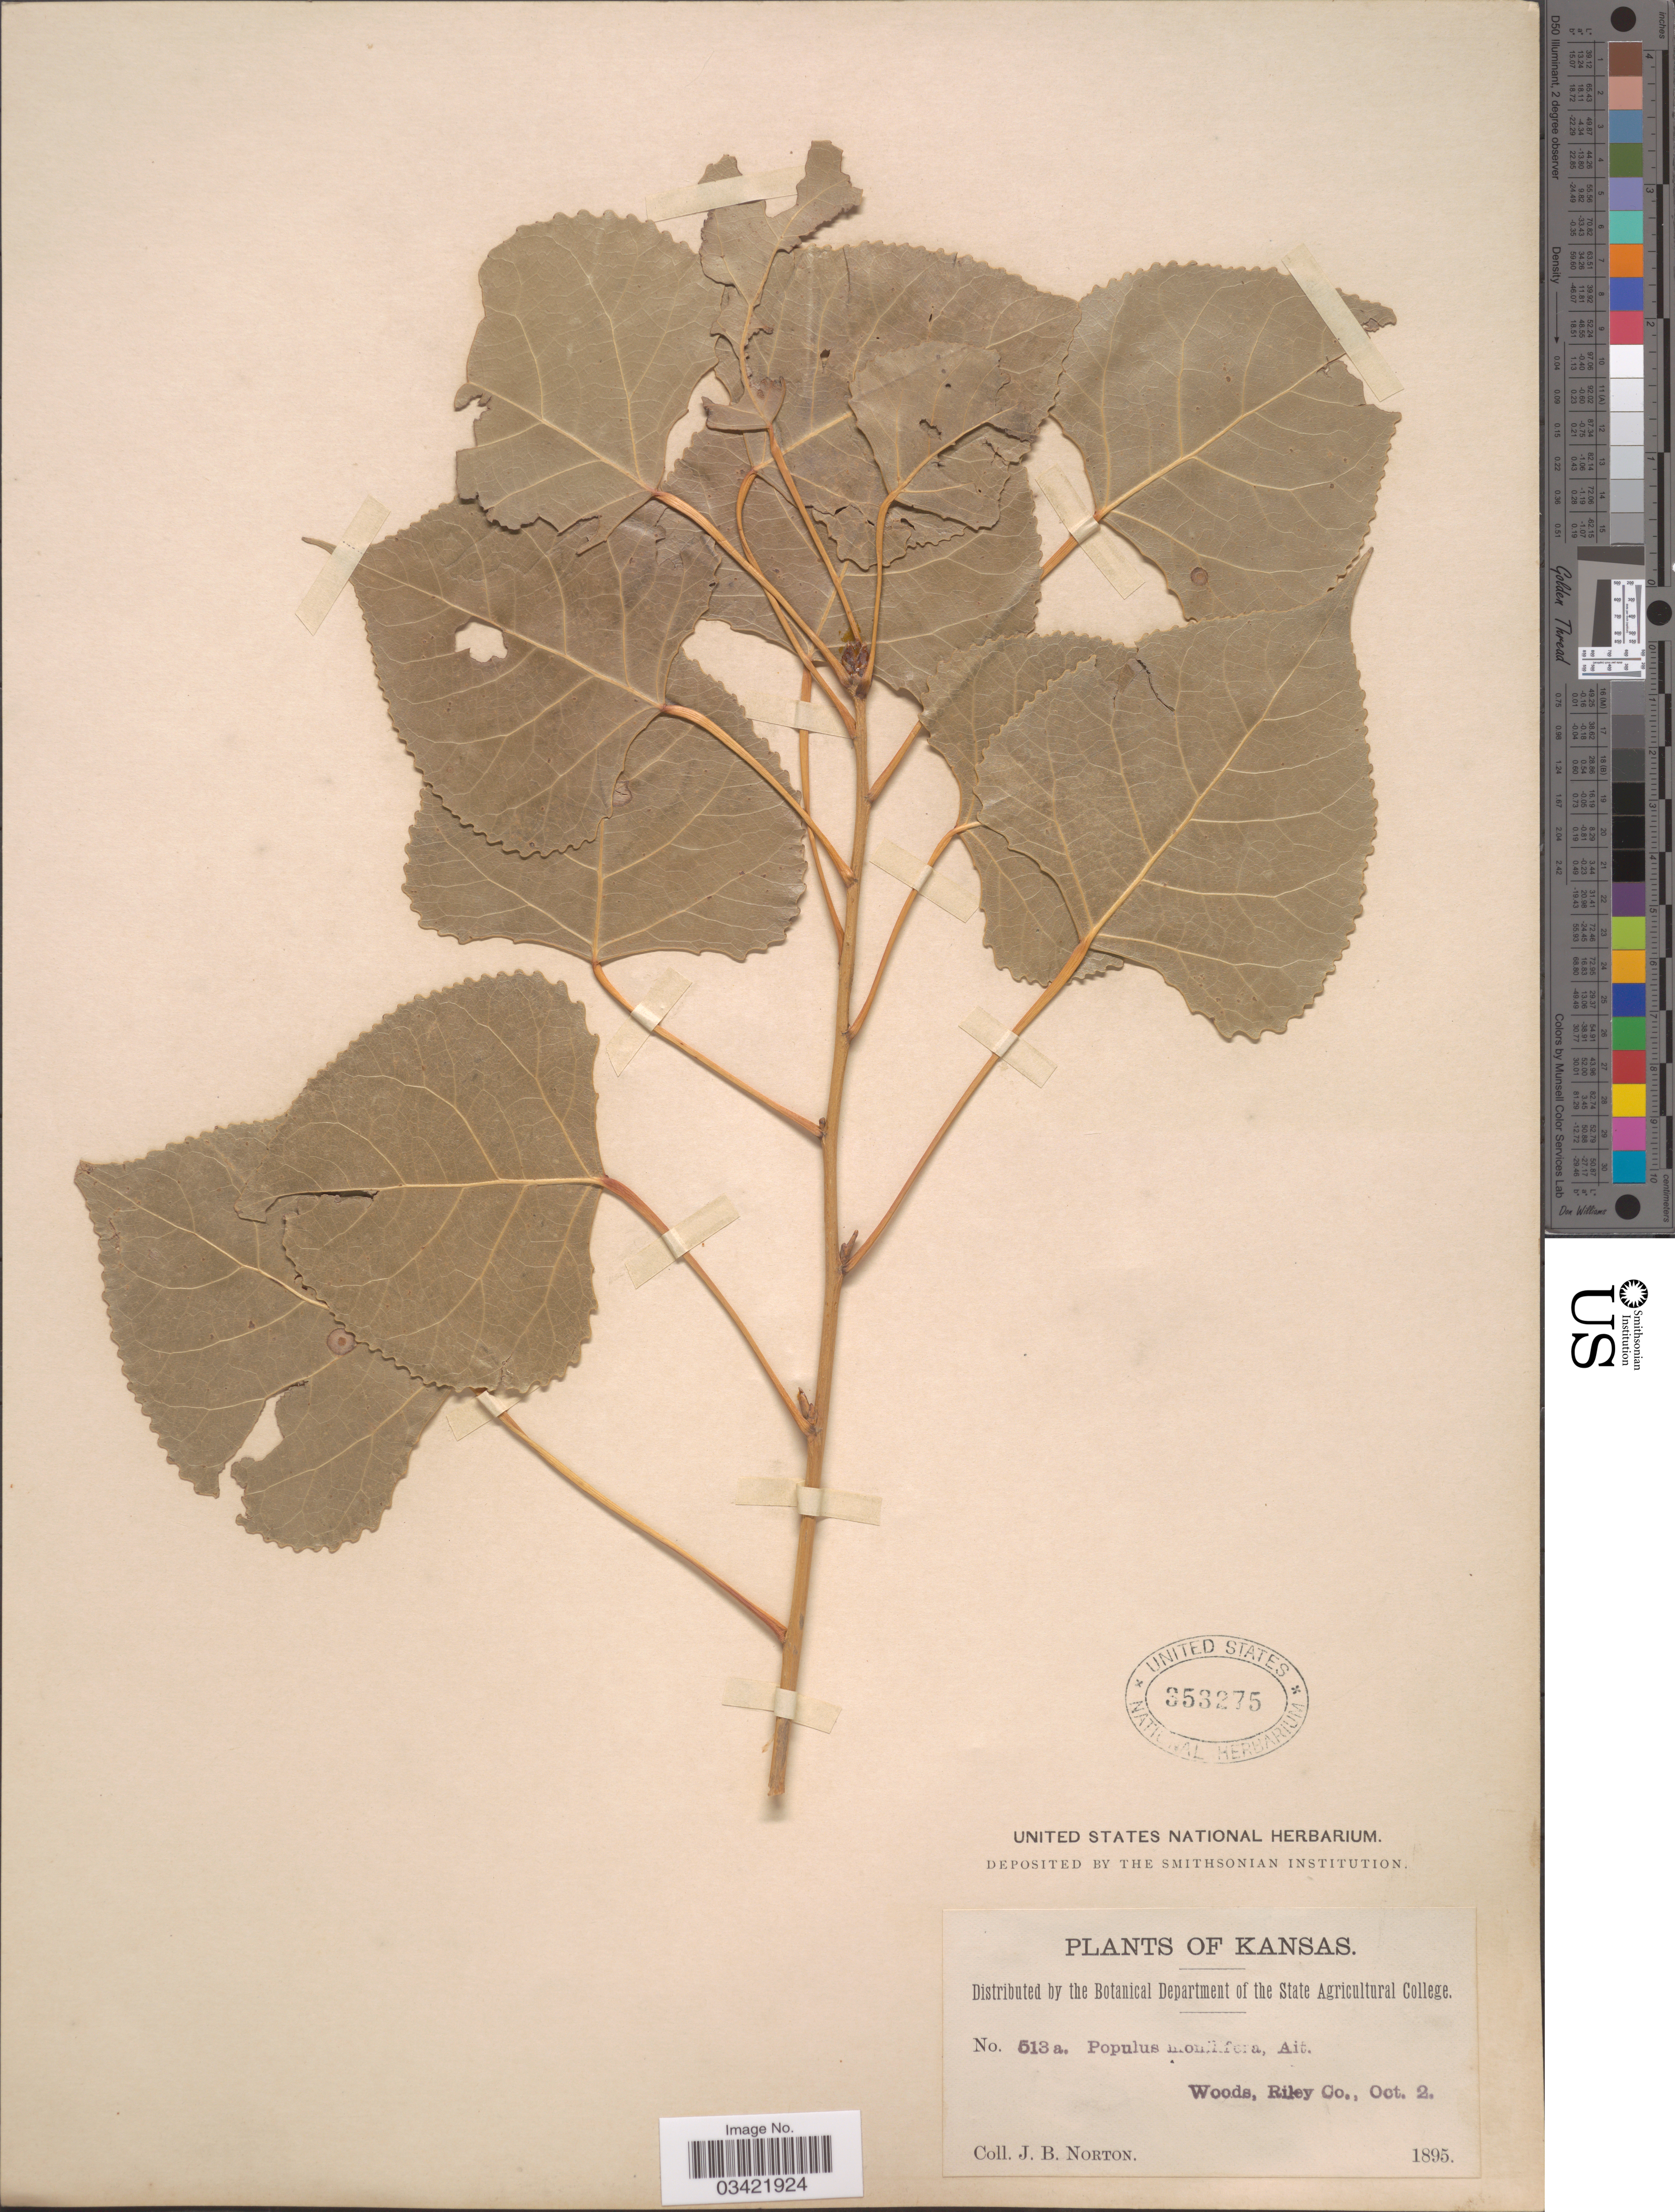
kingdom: Plantae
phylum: Tracheophyta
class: Magnoliopsida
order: Malpighiales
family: Salicaceae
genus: Populus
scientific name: Populus deltoides subsp. monilifera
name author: (Aiton) Eckenw.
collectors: J. B. Norton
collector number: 513a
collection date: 1895-10-02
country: United States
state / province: Kansas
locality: Woods, Riley Co.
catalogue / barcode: US 353275